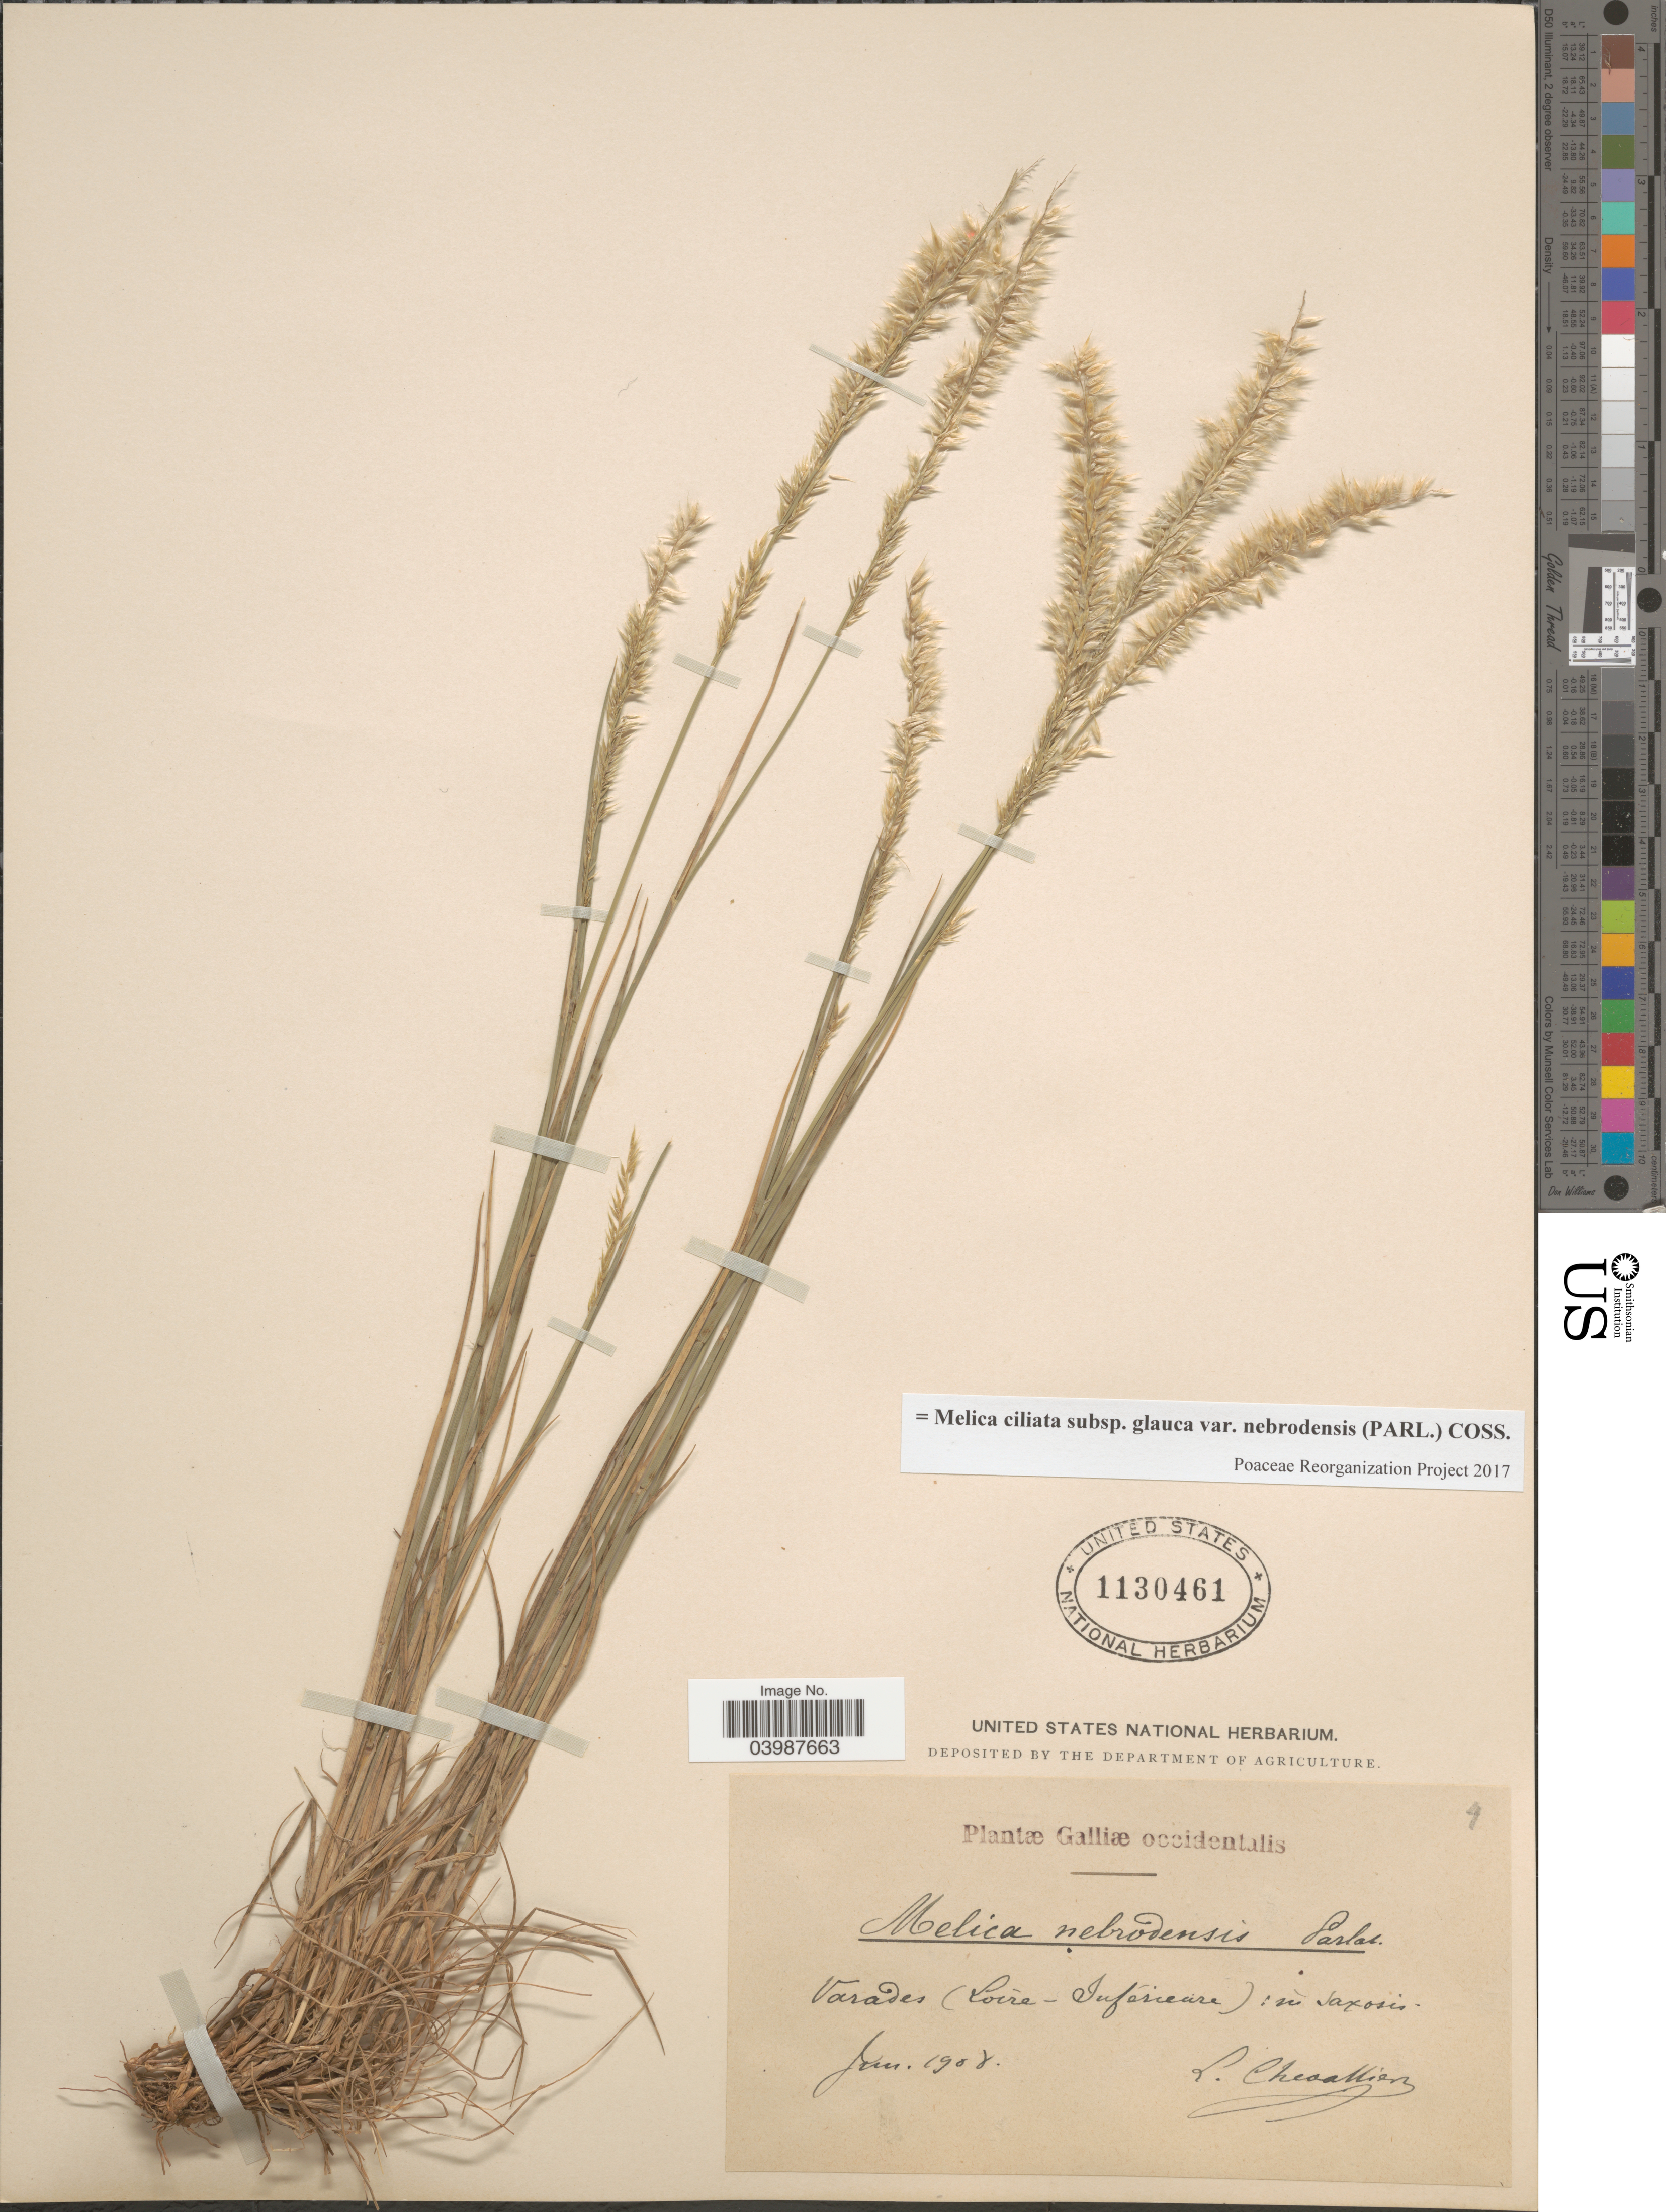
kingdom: Plantae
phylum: Tracheophyta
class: Liliopsida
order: Poales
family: Poaceae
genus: Melica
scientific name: Melica ciliata subsp. glauca var. nebrodensis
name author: (Parl.) Coss.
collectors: L. Chevallier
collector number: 4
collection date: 1908-06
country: France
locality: Galliæ. Varades (Loíre- Inférieure) in saxosis.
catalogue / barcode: US 1130461